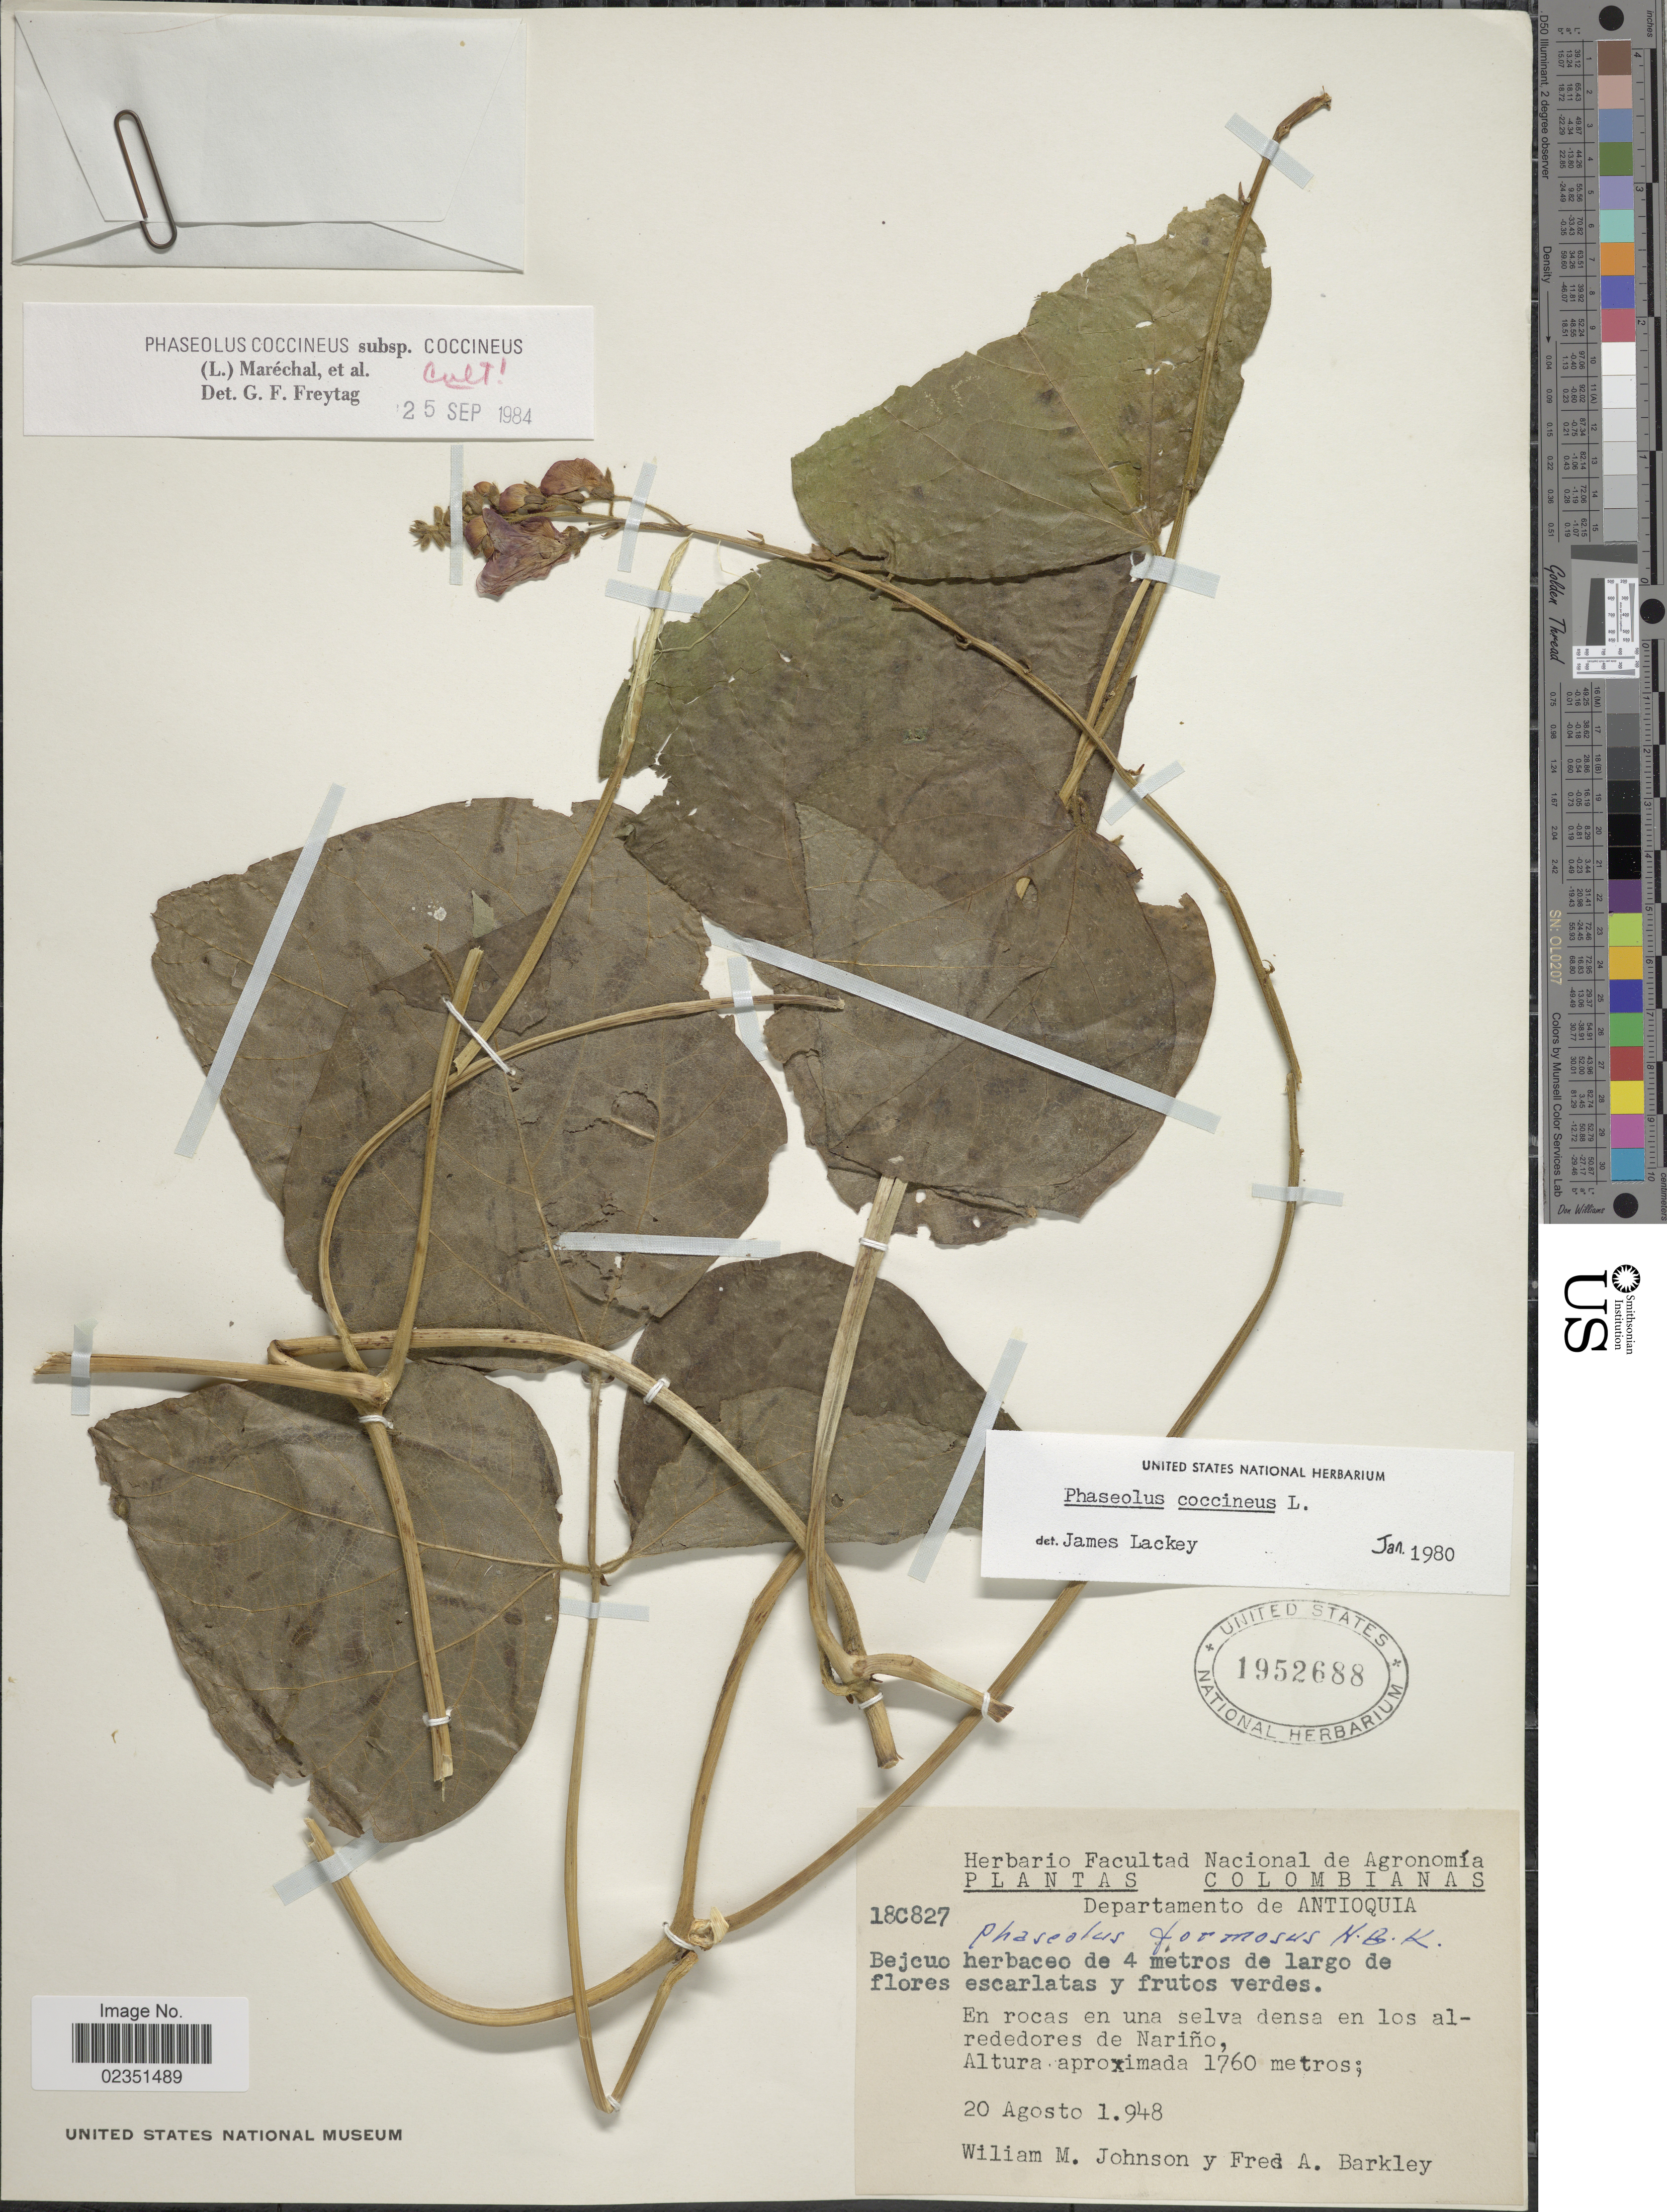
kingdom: Plantae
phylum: Tracheophyta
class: Magnoliopsida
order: Fabales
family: Fabaceae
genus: Phaseolus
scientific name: Phaseolus coccineus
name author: L.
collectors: W. M. Johnson & F. A. Barkley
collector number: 18C827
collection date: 1948-08-20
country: Colombia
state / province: Nariño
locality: En los alrededores de Narino. Departamento de Antioquia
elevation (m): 1760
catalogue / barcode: US 1952688